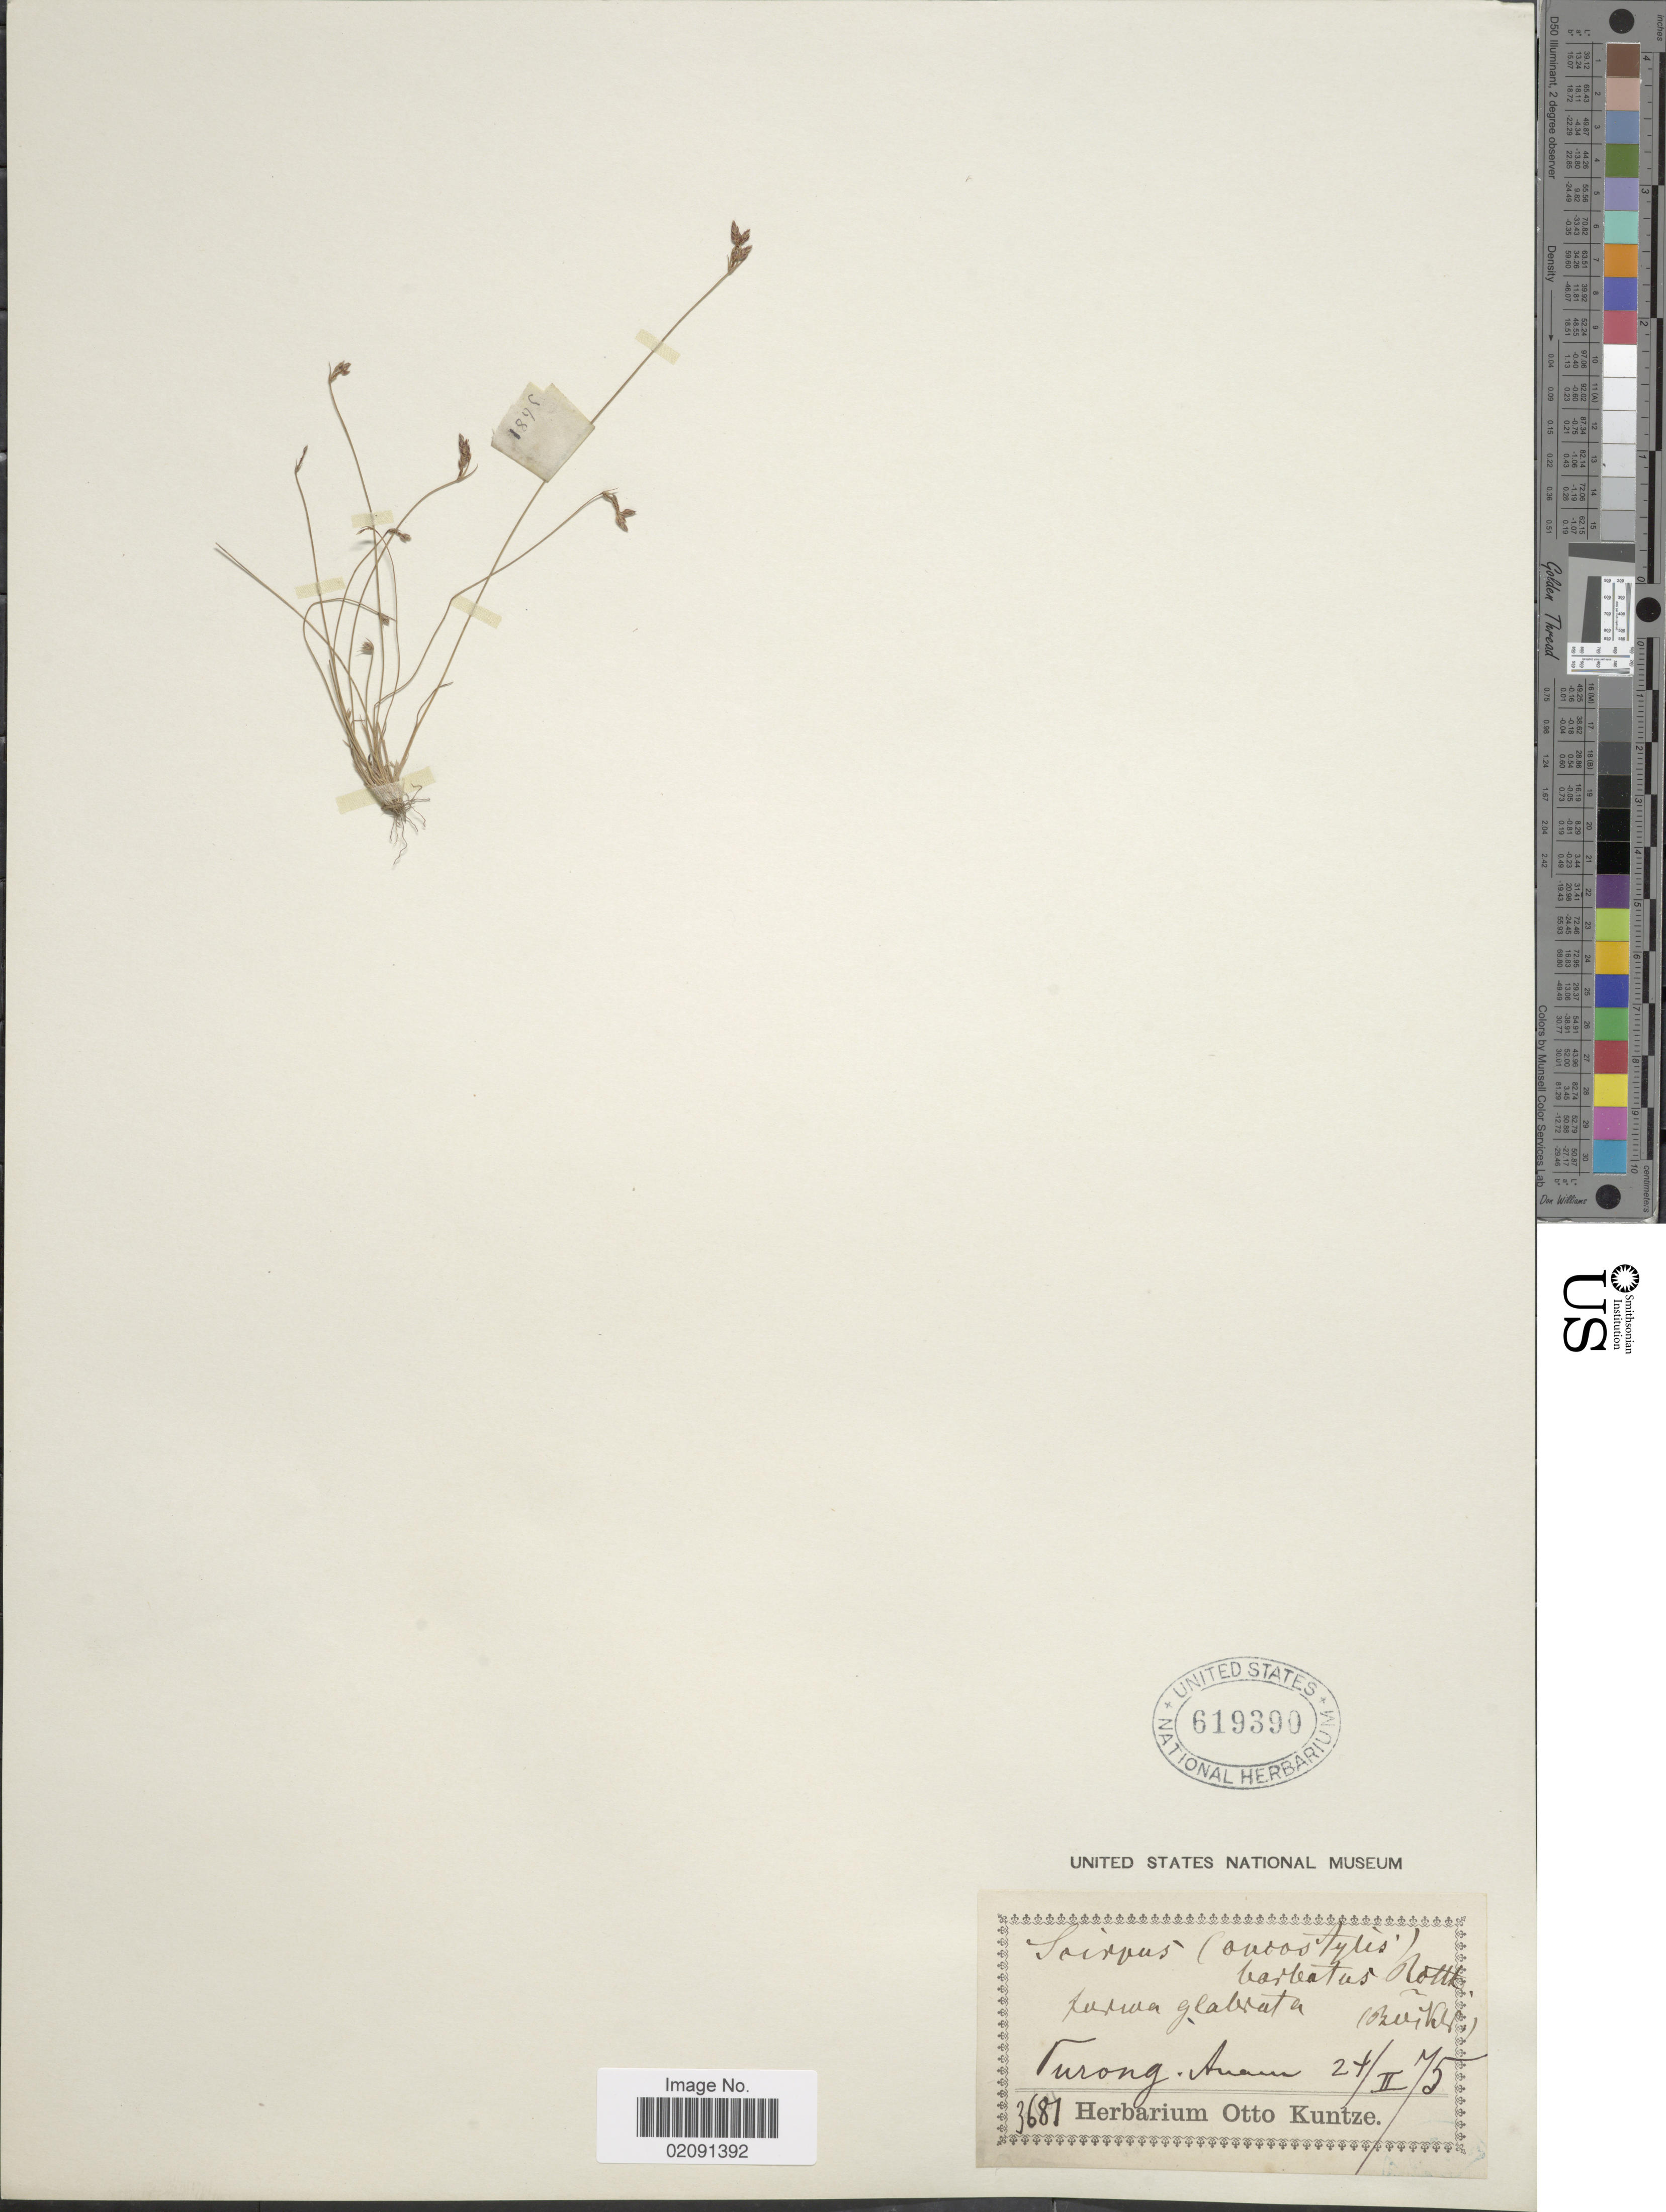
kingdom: Plantae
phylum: Tracheophyta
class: Liliopsida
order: Poales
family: Cyperaceae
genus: Bulbostylis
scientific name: Bulbostylis barbata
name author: (Rottb.) C.B. Clarke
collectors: ex Herb. O. Kuntze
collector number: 3681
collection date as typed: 24/II/75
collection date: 1875-02-24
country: Vietnam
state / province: Da Nang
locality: Turong- Anam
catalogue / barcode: US 619390